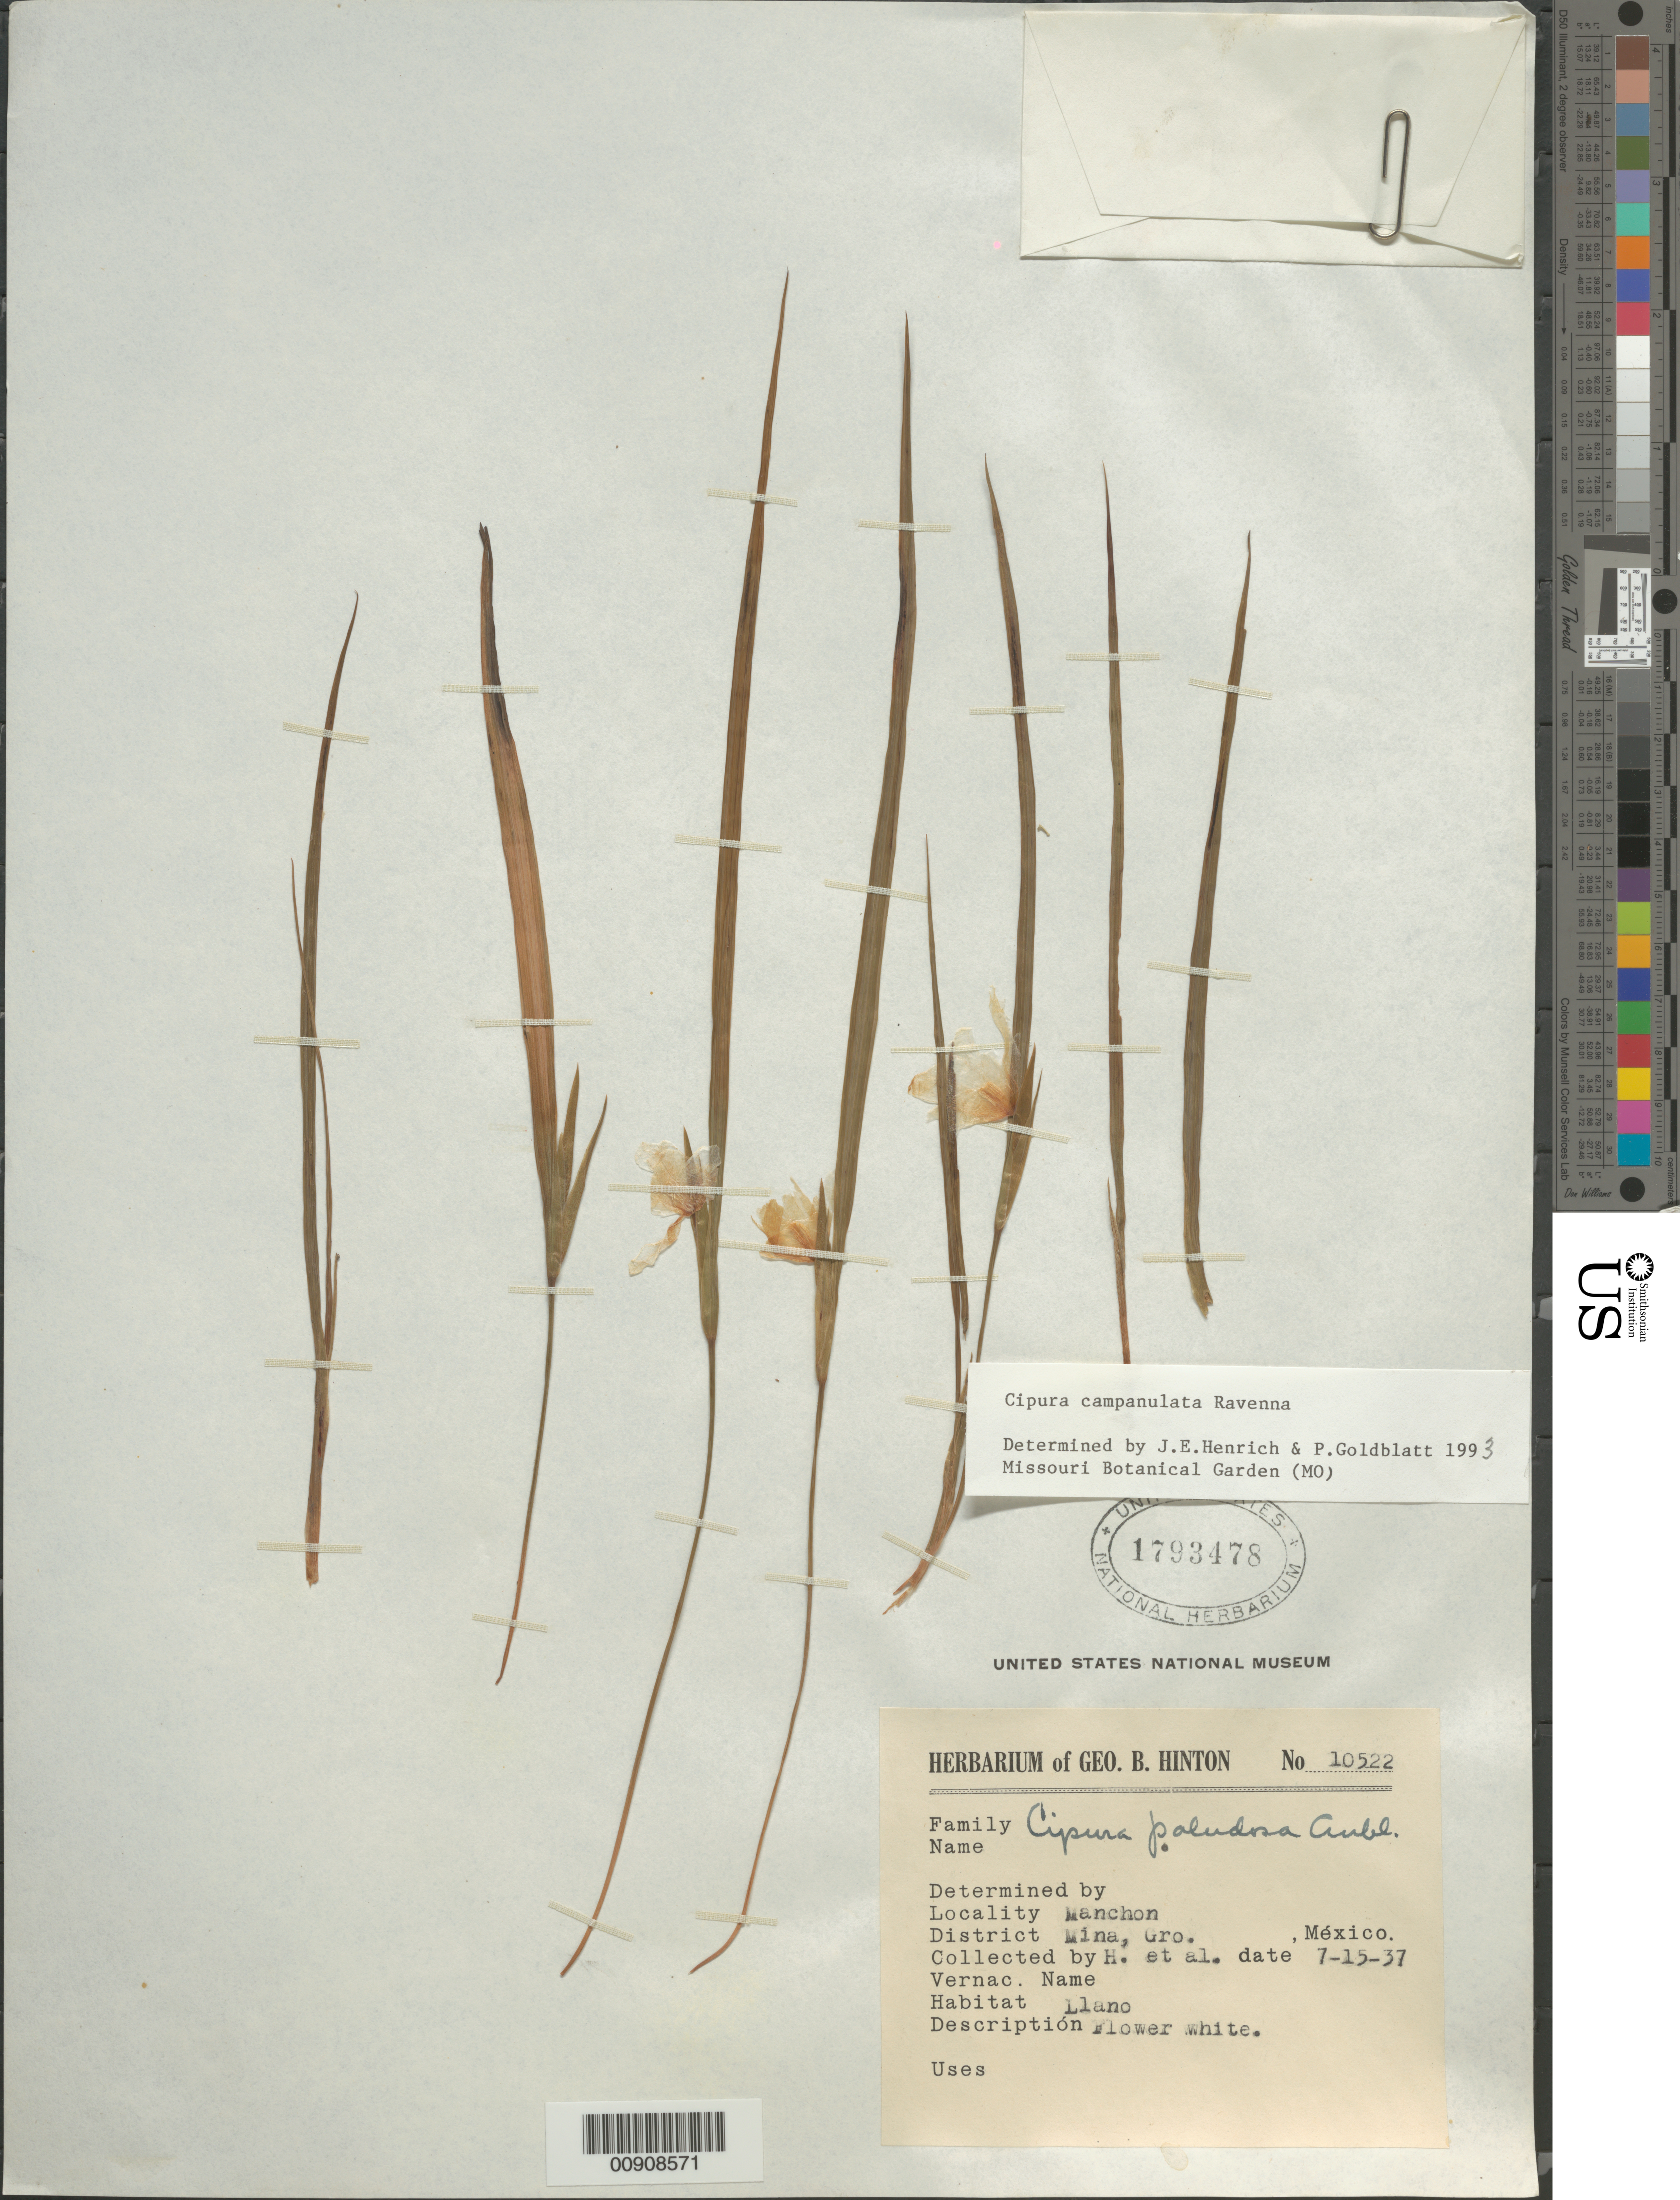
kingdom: Plantae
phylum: Tracheophyta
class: Liliopsida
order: Asparagales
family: Iridaceae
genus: Cipura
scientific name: Cipura campanulata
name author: Ravenna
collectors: G. B. Hinton & et al.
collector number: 10522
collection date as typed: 15 Jul 1937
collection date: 1937-07-15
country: Mexico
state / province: Guerrero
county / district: Mina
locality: Manchon, District Mina, Guerrero.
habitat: Llano.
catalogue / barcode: US 1793478